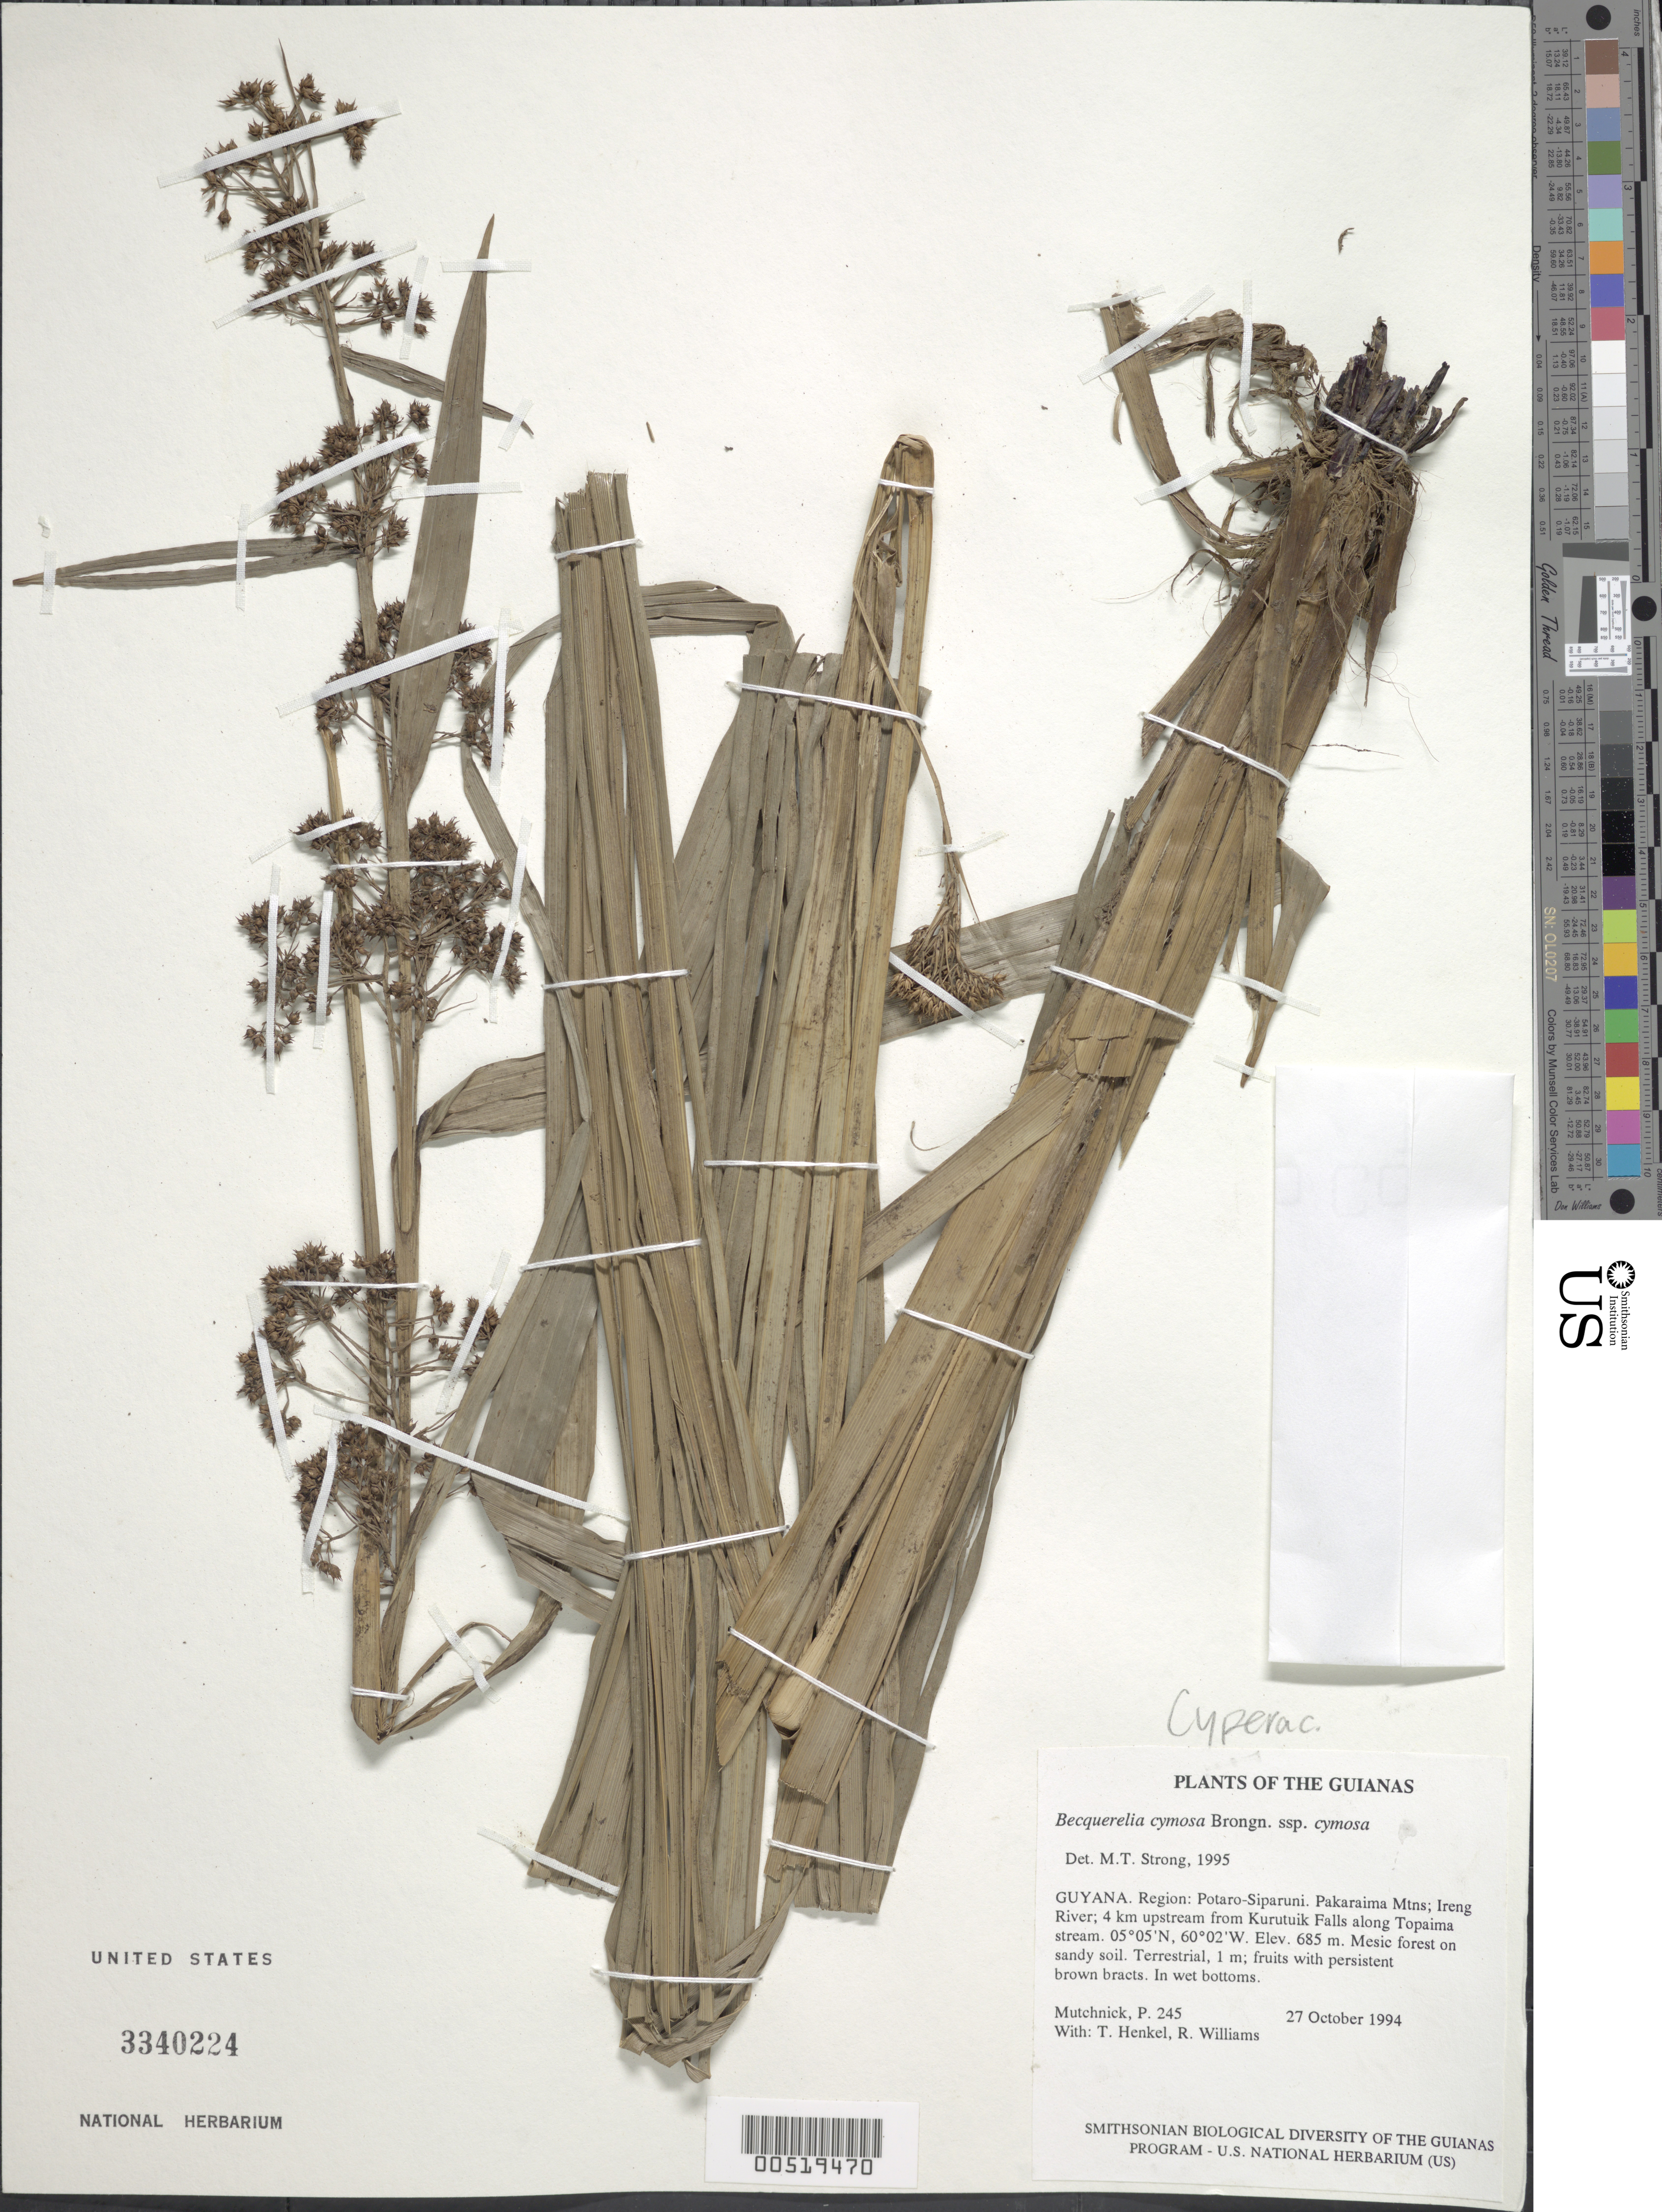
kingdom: Plantae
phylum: Tracheophyta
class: Liliopsida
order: Poales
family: Cyperaceae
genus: Becquerelia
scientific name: Becquerelia cymosa subsp. cymosa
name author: Brongn.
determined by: Strong, M. T., (US), Smithsonian Institution - National Museum of Natural History (UNITED STATES)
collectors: P. Mutchnick, T. Henkel & R. Williams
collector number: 245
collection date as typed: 27 October 1994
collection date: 1994-10-27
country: Guyana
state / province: Potaro-Siparuni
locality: Pakaraima Mtns; Ireng River; 4 km upstream from Kurutuik Falls along Topaima stream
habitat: Mesic forest on sandy soil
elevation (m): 685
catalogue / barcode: US 3340224